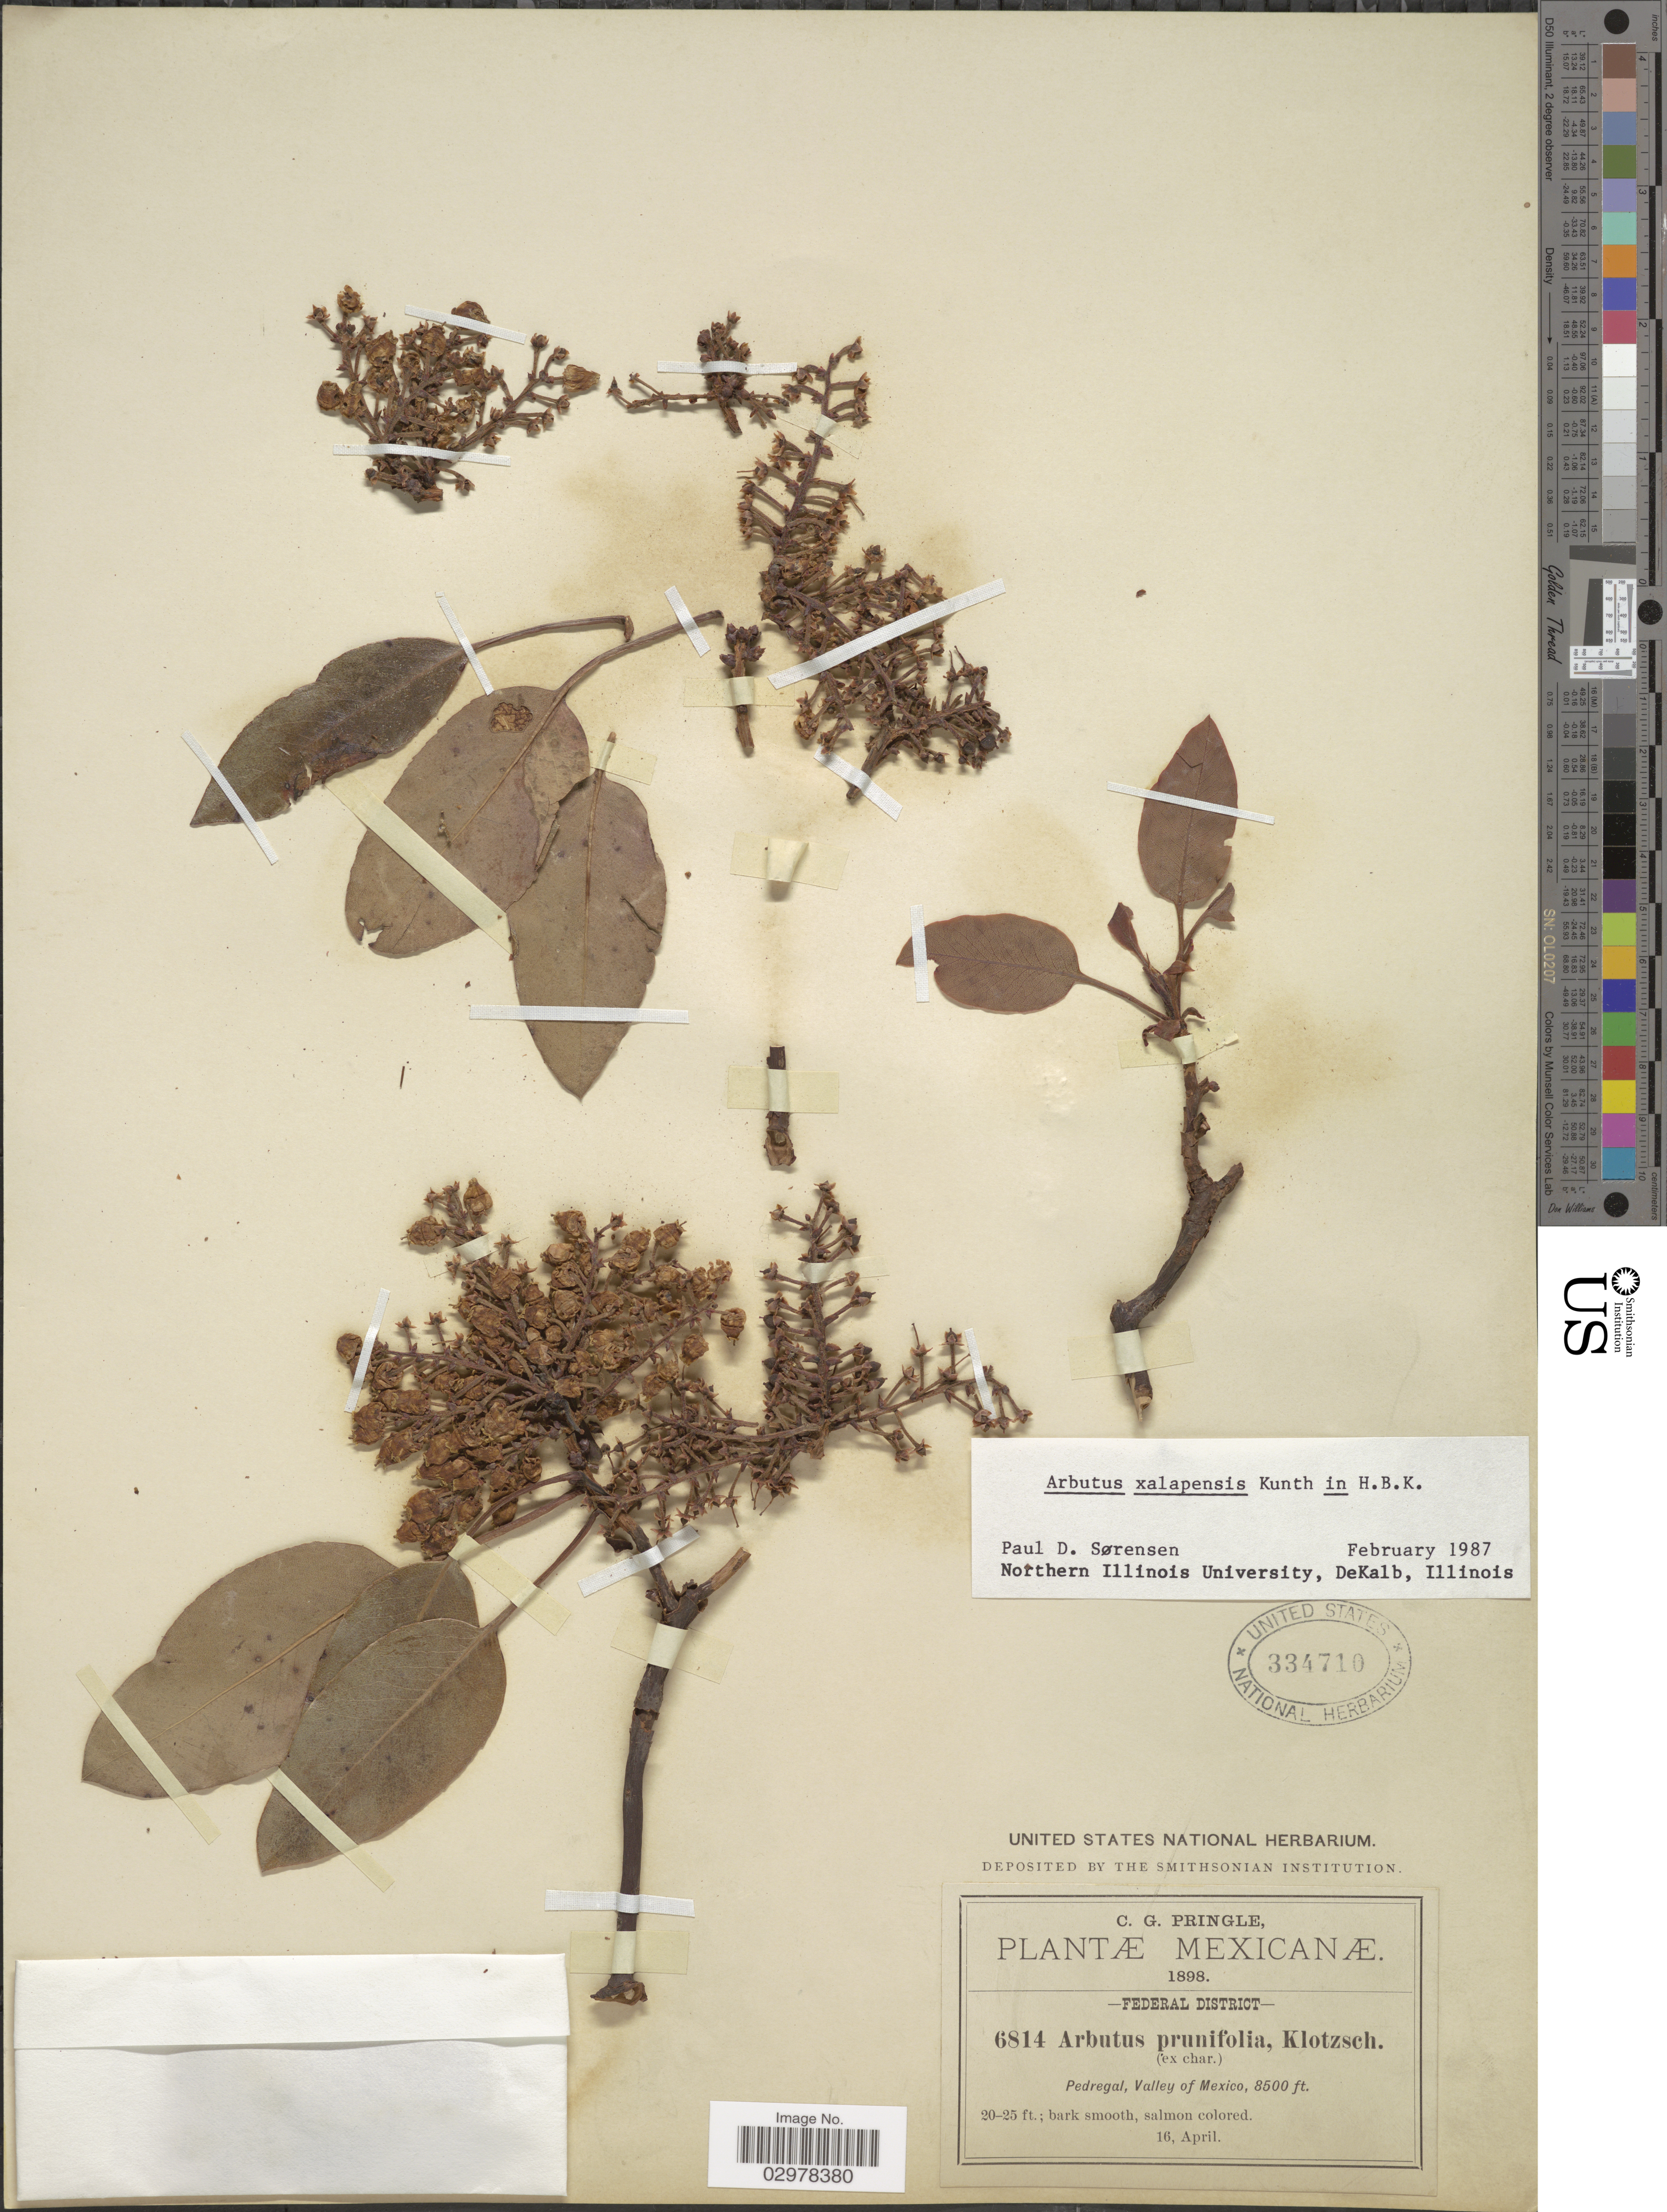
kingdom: Plantae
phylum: Tracheophyta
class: Magnoliopsida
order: Ericales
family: Ericaceae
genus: Arbutus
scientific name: Arbutus xalapensis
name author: Kunth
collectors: C. G. Pringle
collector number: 6814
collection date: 1898-04-16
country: Mexico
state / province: Distrito Federal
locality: Federal District, Pedregal, Valley of Mexico.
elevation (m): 2591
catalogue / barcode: US 334710